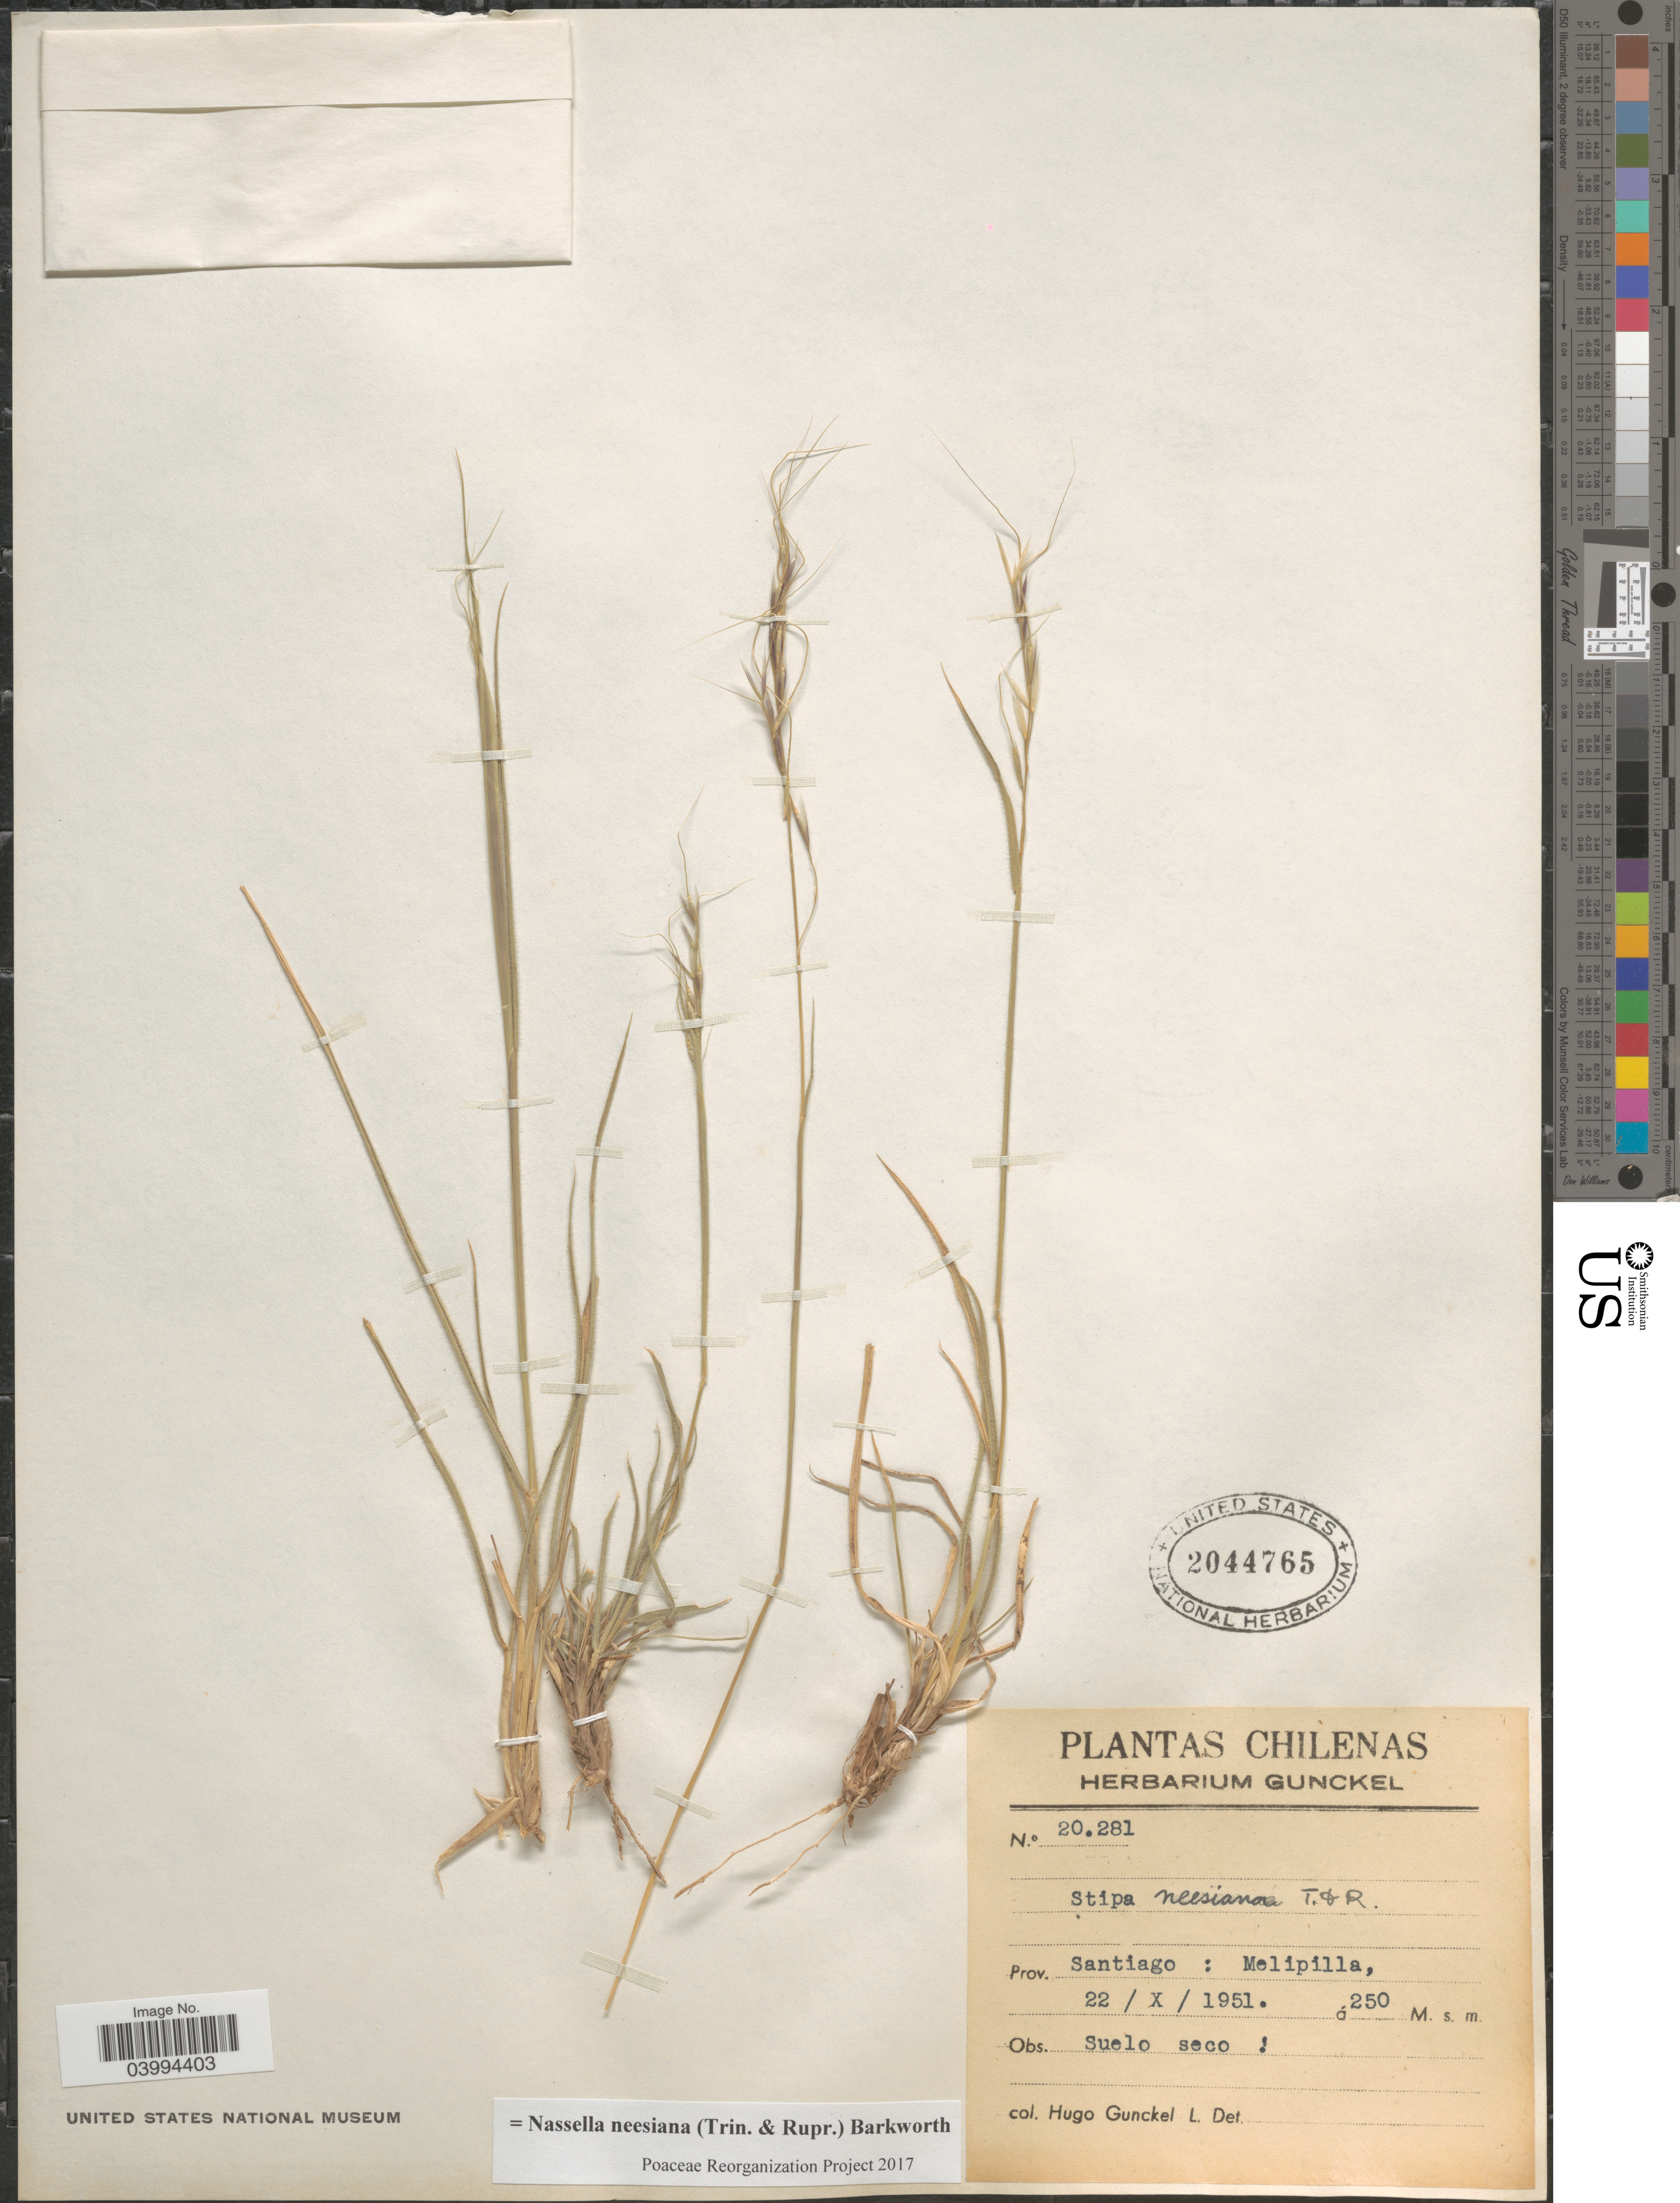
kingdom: Plantae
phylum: Tracheophyta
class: Liliopsida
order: Poales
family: Poaceae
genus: Nassella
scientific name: Nassella neesiana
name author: (Trin. & Rupr.) Barkworth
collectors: H. Gunckel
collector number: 20281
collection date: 1951-10-22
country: Chile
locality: Prov. Santiago: Melipilla.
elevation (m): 250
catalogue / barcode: US 2044765